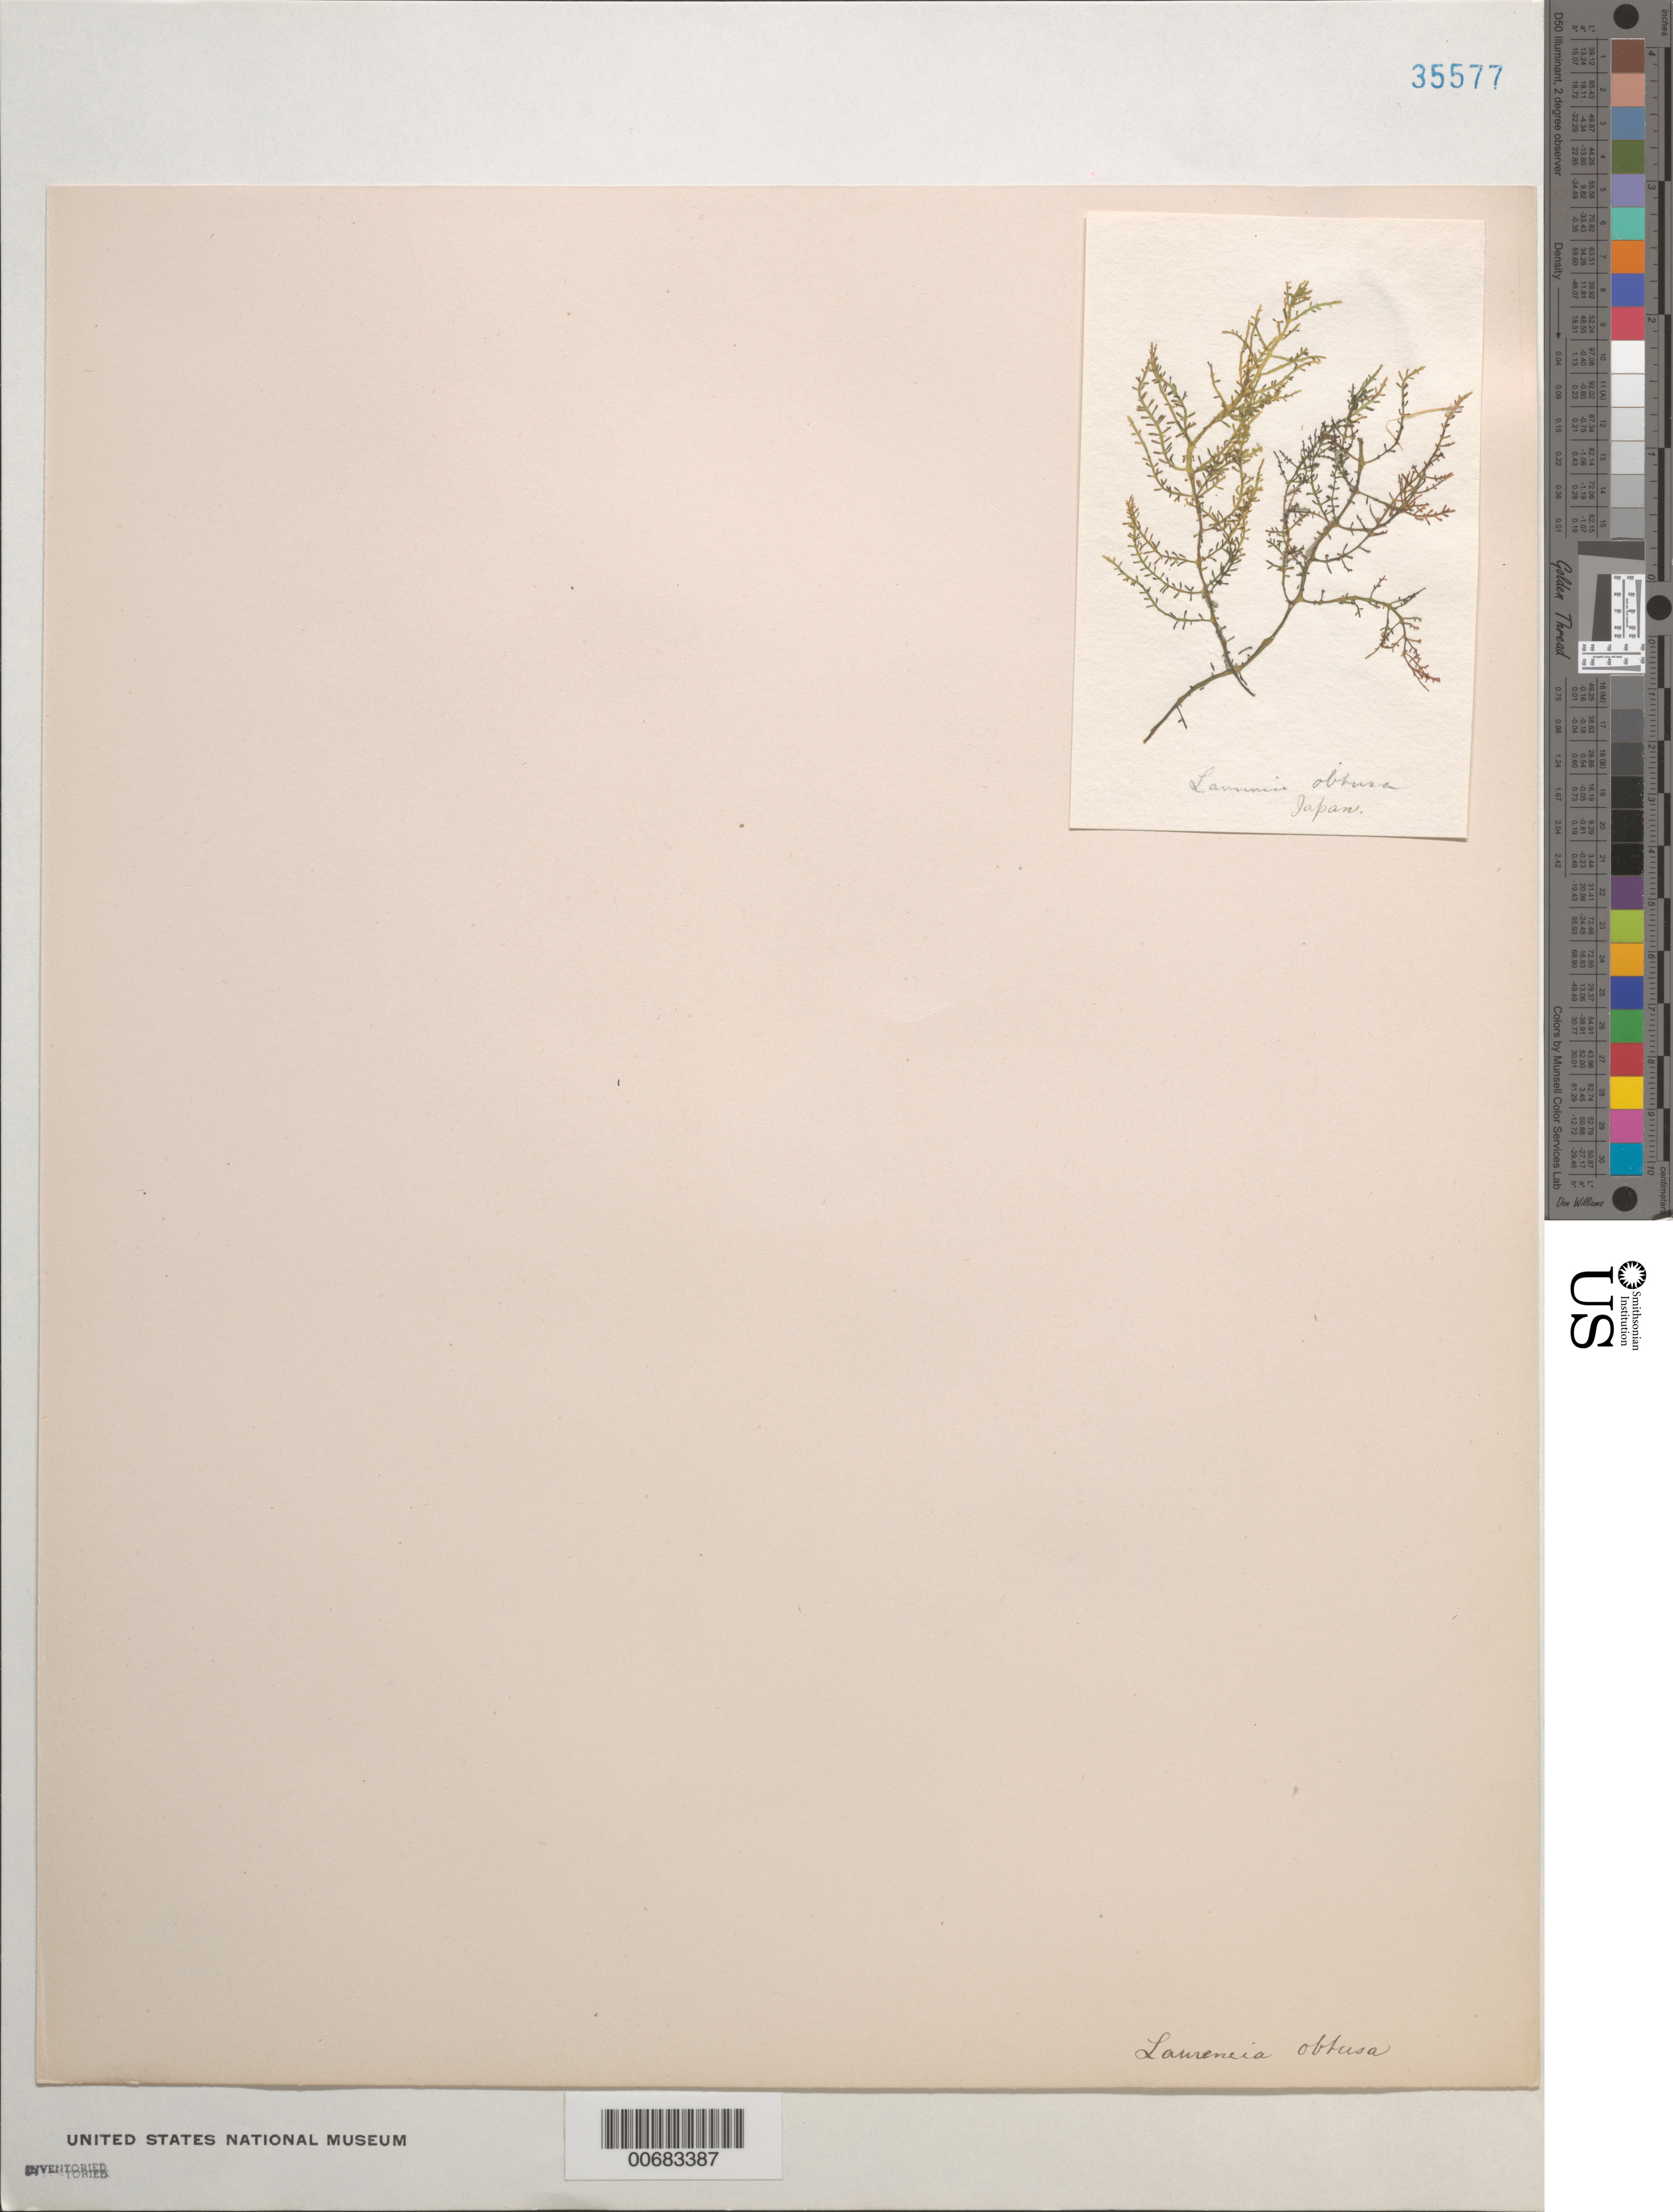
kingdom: Plantae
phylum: Rhodophyta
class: Florideophyceae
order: Ceramiales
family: Rhodomelaceae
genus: Laurencia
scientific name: Laurencia obtusa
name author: (Huds.) J.V.Lamouroux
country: Japan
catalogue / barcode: US 35577